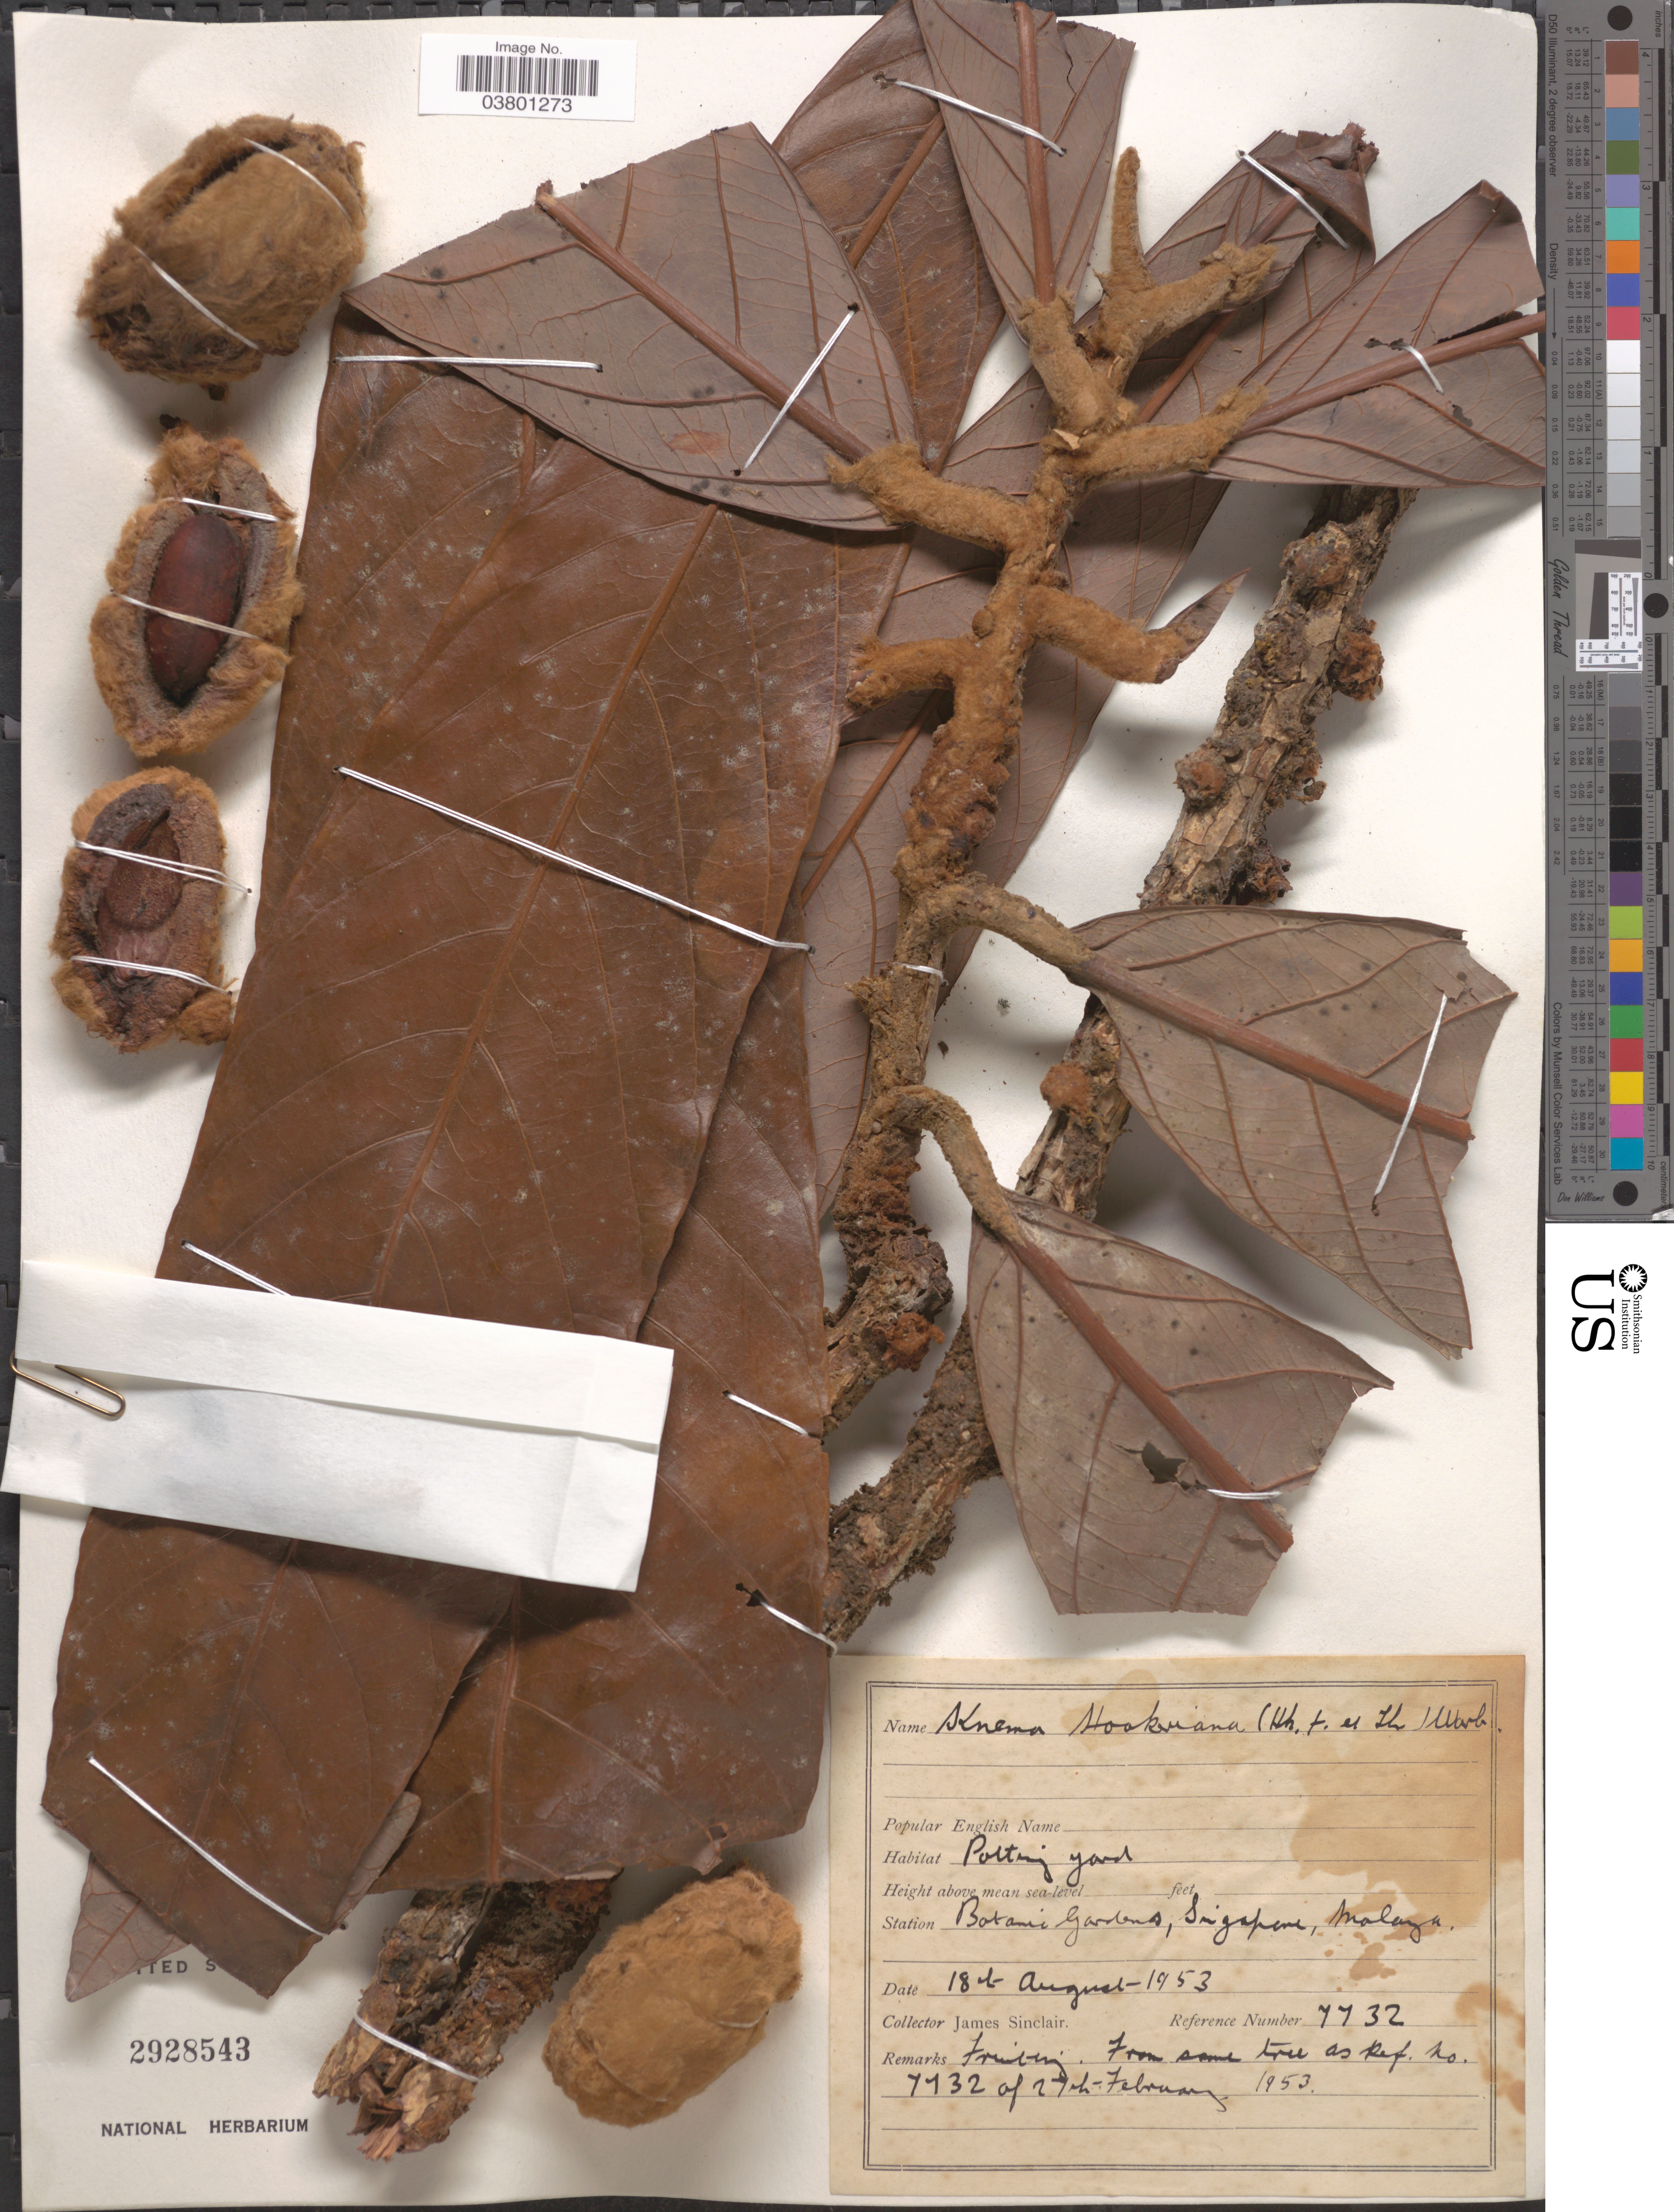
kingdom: Plantae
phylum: Tracheophyta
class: Magnoliopsida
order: Magnoliales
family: Myristicaceae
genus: Knema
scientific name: Knema hookeriana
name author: Warb.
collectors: J. Sinclair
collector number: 7732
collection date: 1953-08-18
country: Singapore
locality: Station Botanic Gardens, Malaya.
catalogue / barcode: US 2928543